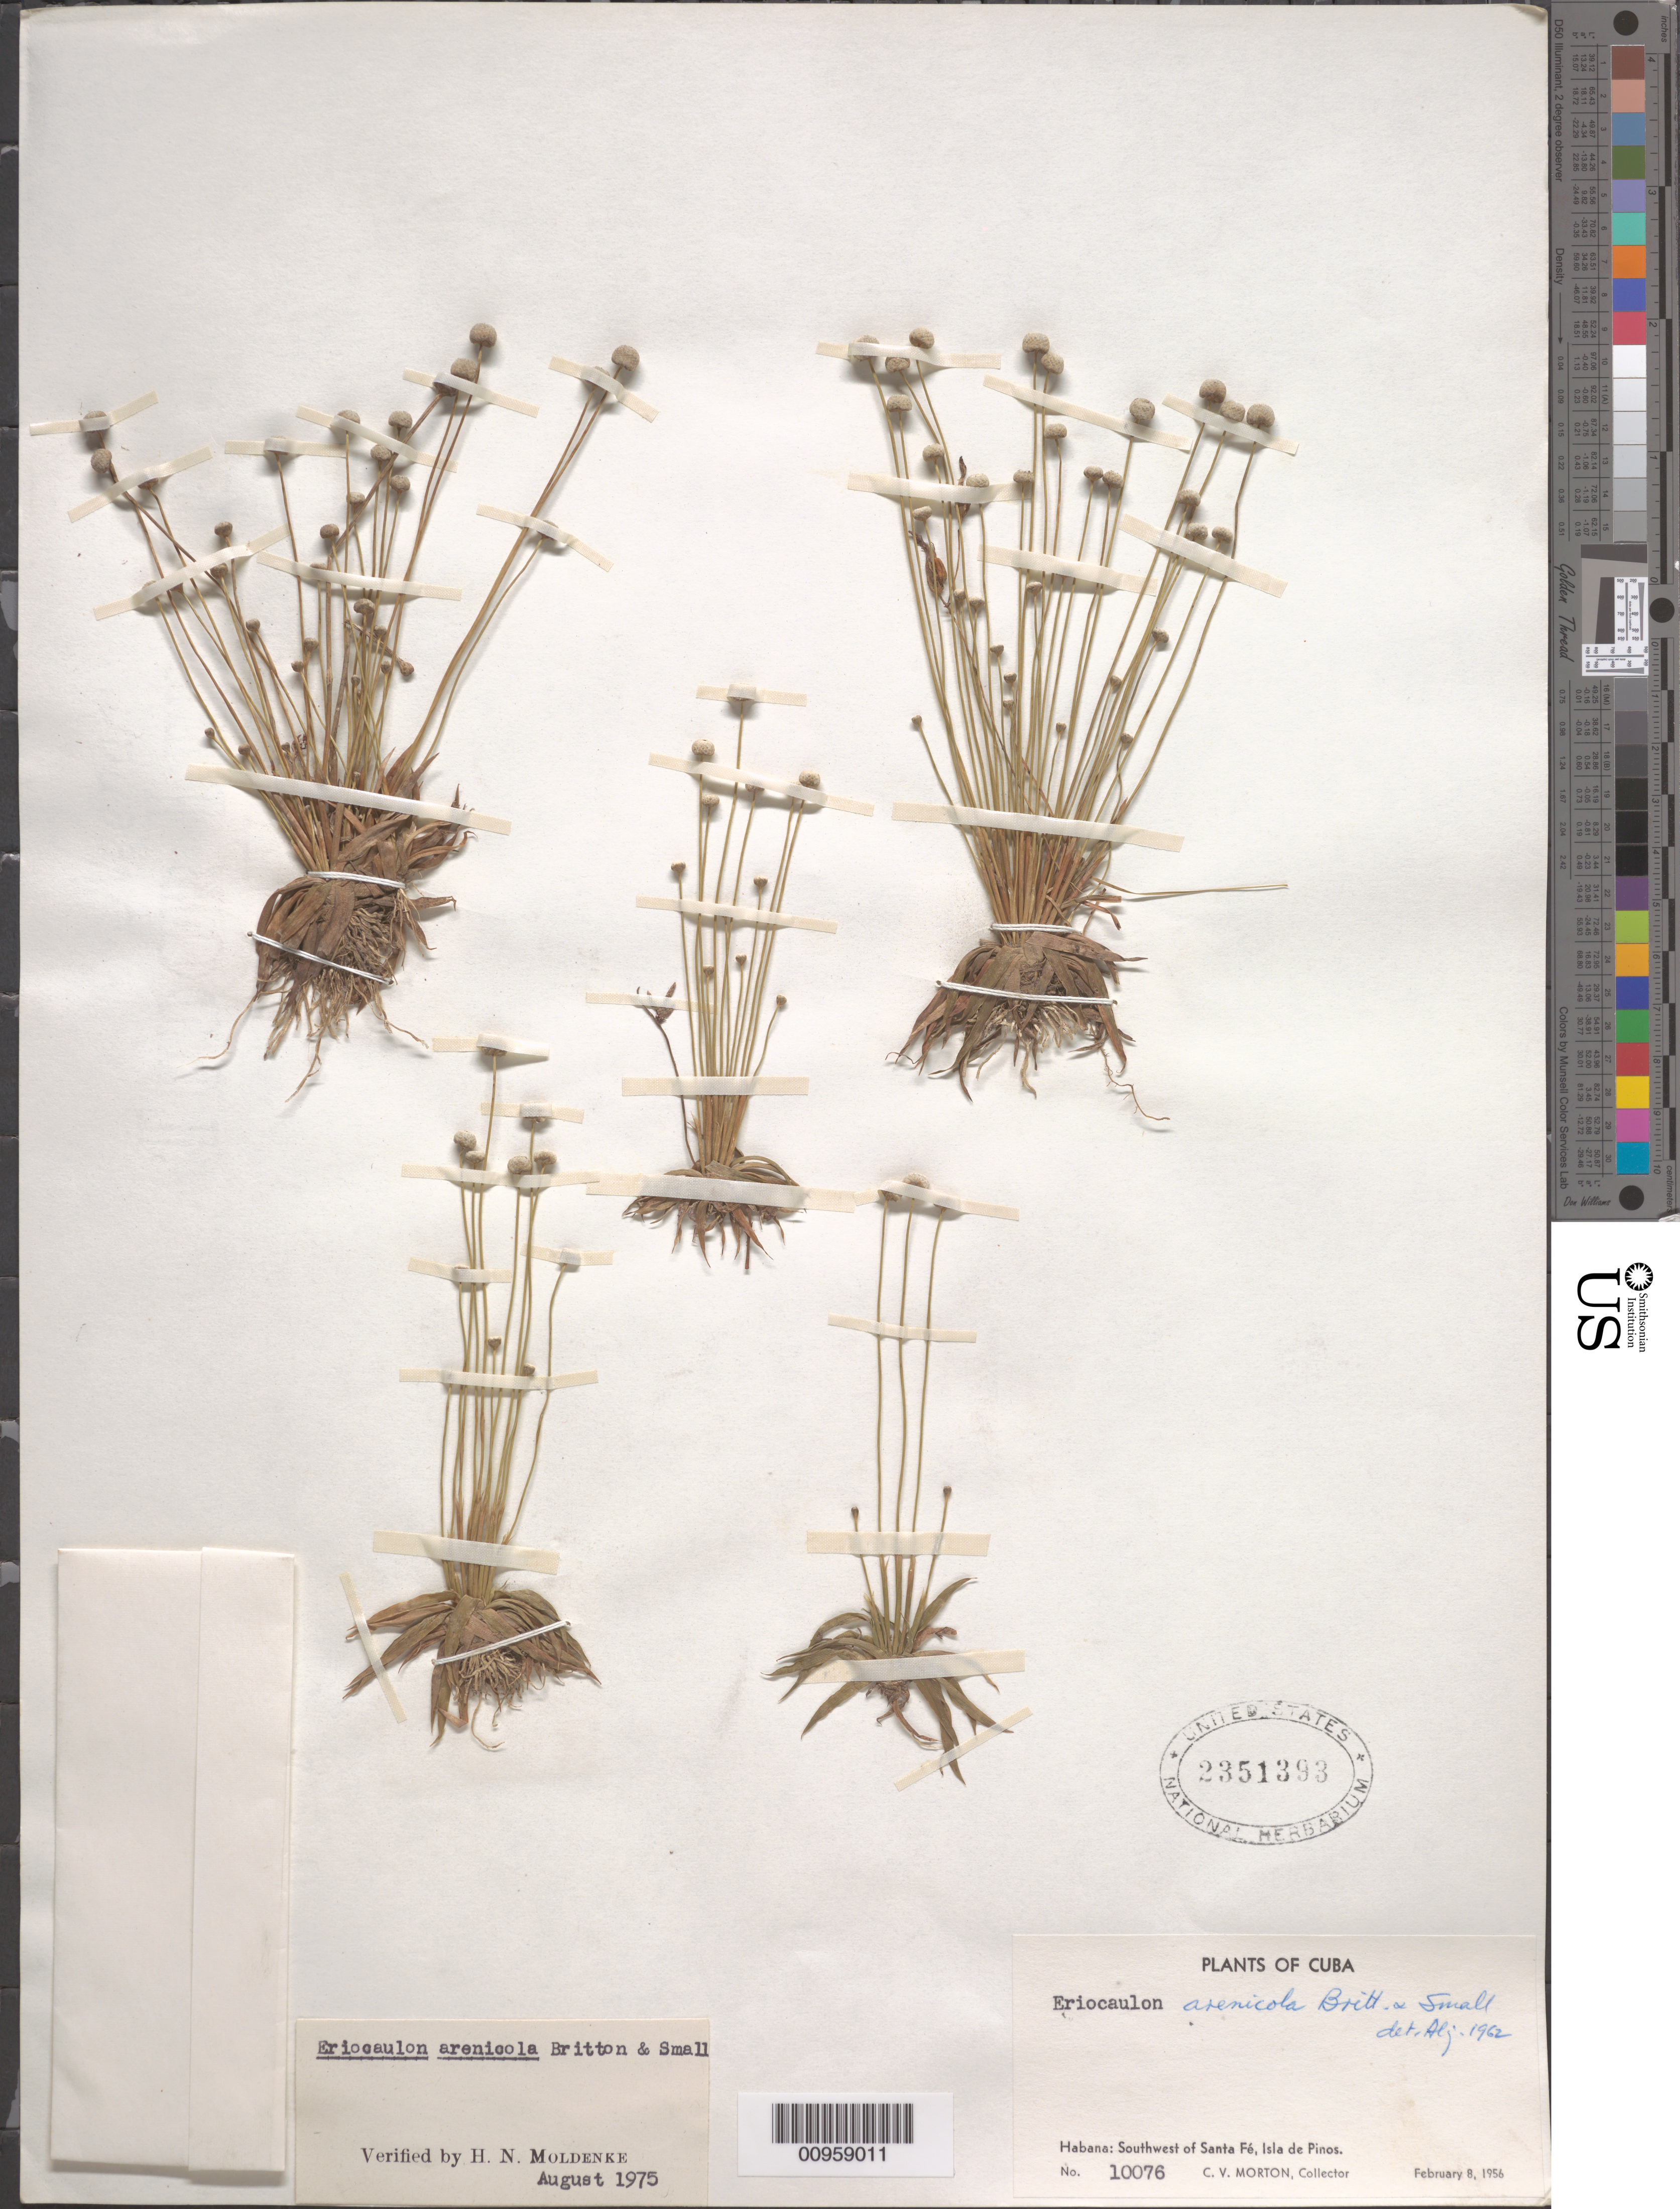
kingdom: Plantae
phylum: Tracheophyta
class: Liliopsida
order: Poales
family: Eriocaulaceae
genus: Eriocaulon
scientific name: Eriocaulon arenicola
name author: Britton & Small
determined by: Moldenke, H. N.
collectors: C. V. Morton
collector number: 10076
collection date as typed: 08 Feb 1956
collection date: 1956-02-08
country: Cuba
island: Isla de la Juventud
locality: Southwest of Santa Fé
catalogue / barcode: US 2351393